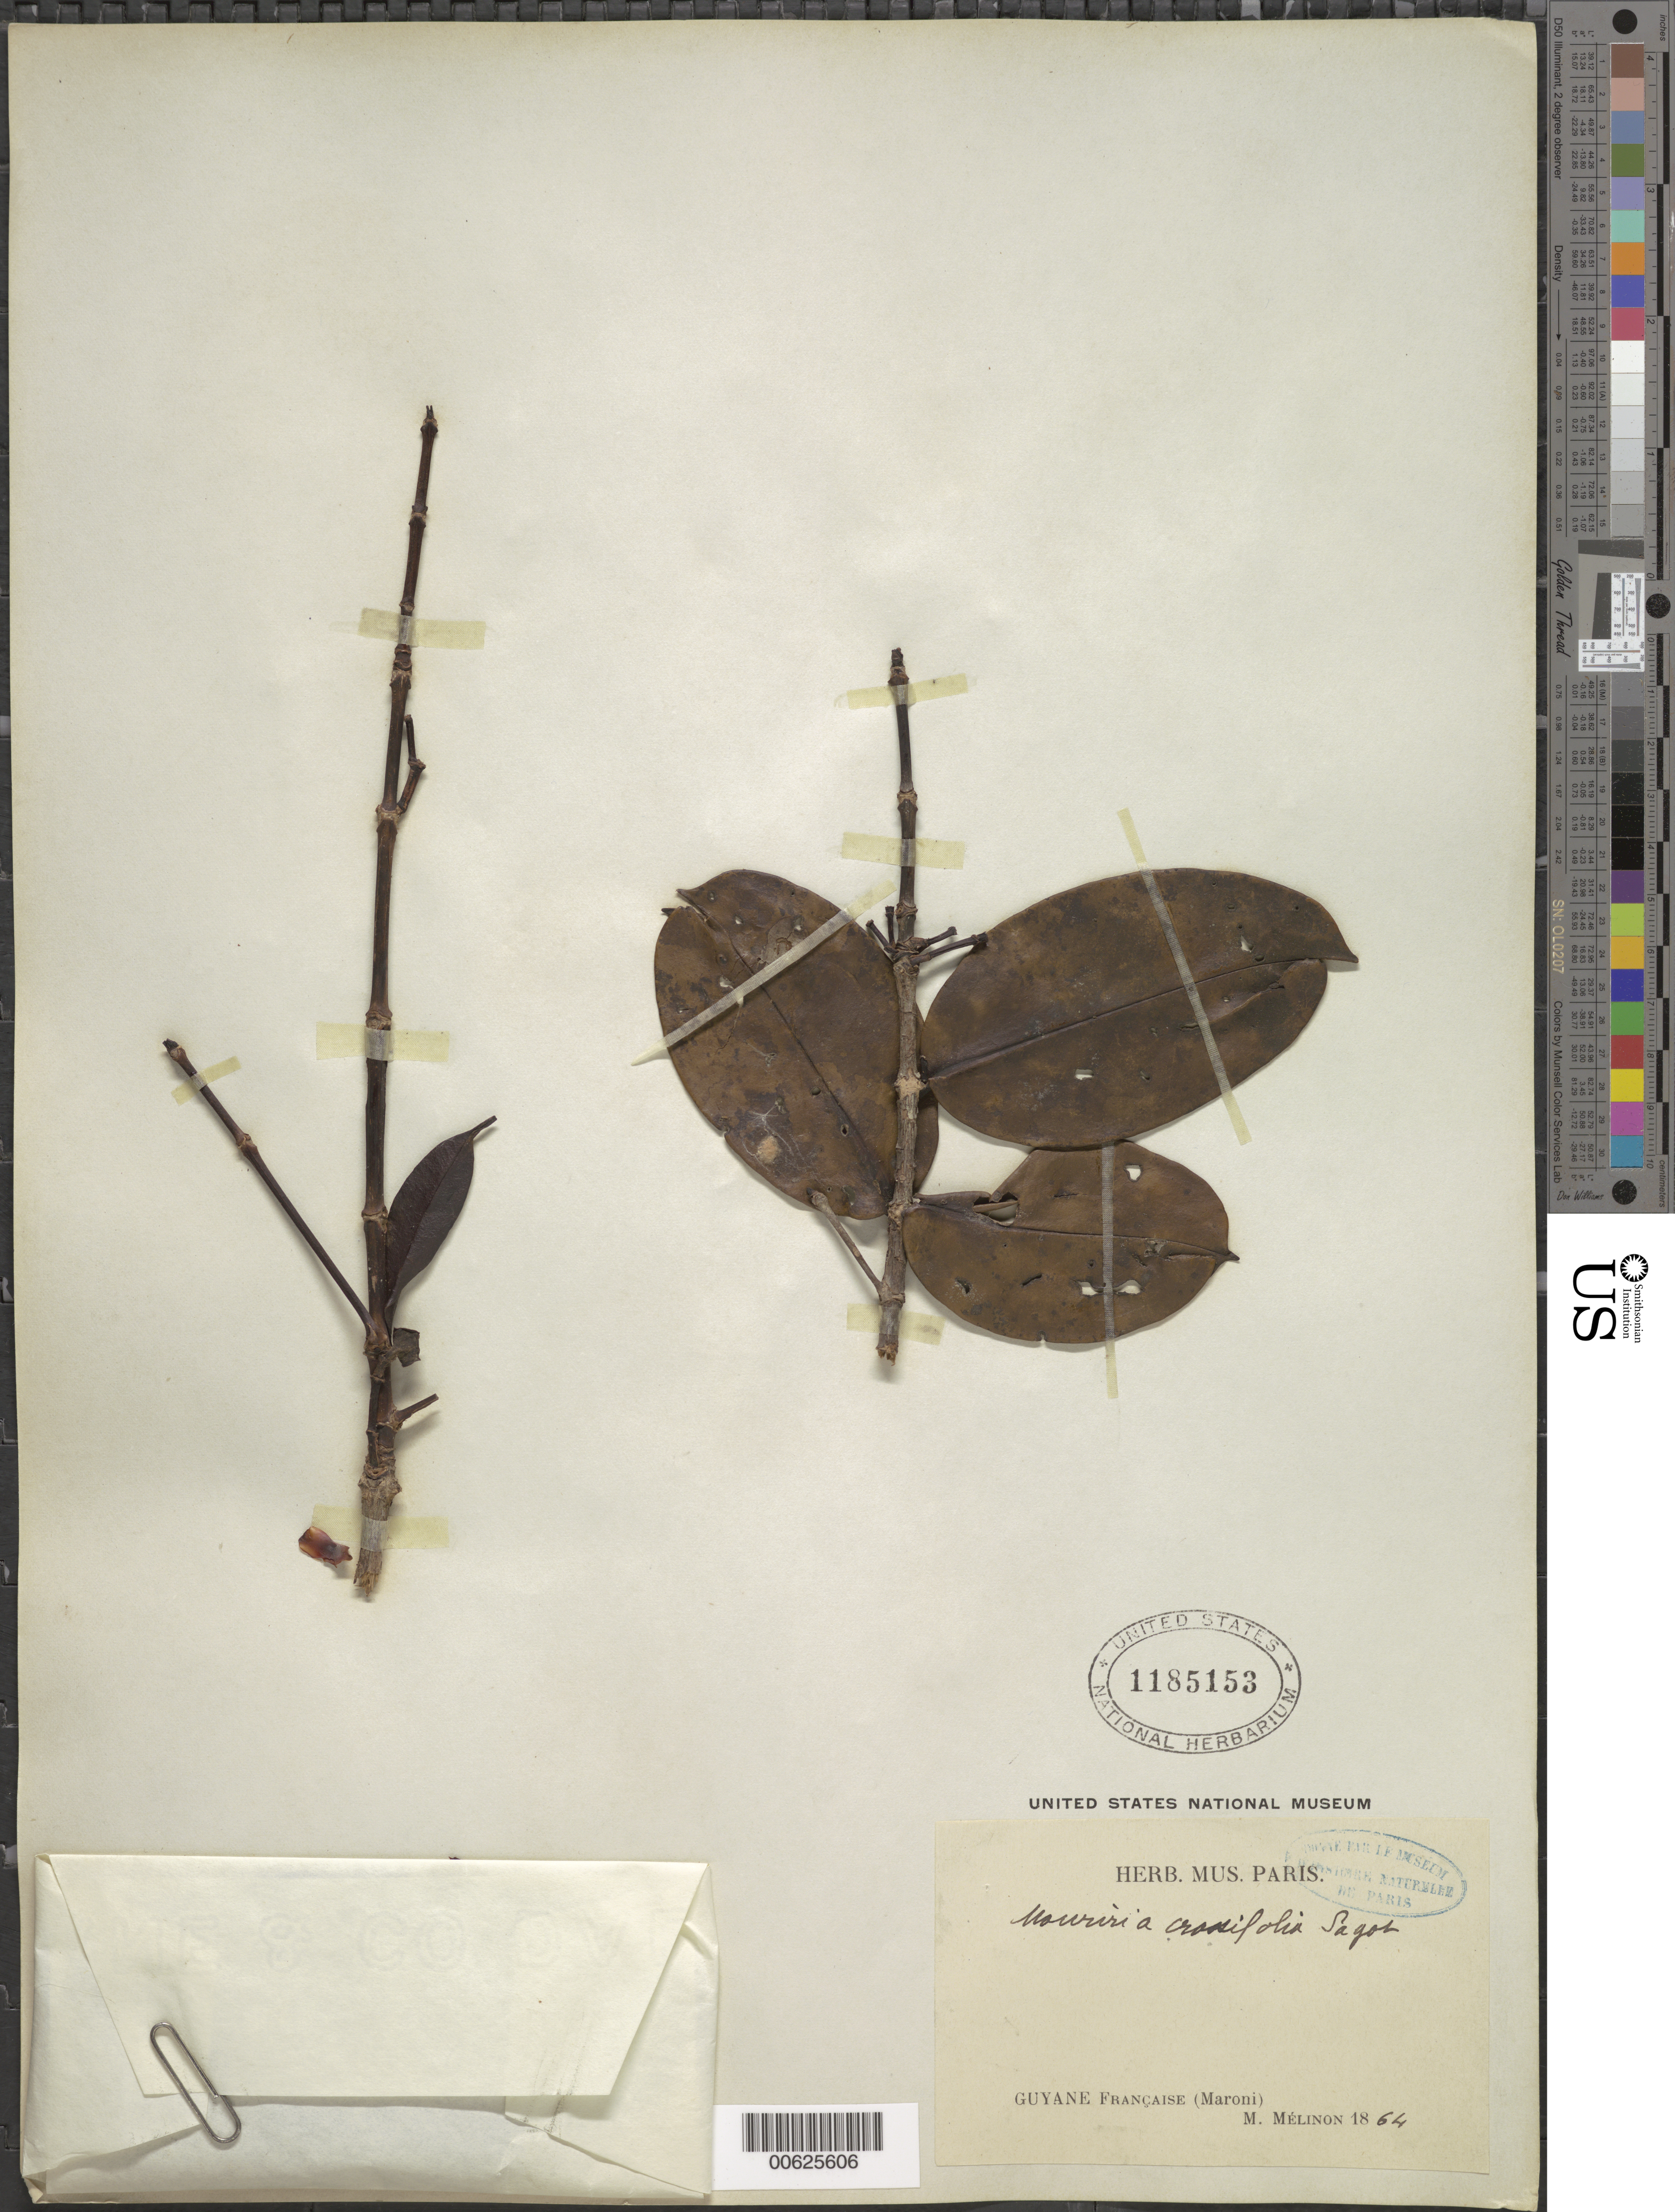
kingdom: Plantae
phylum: Tracheophyta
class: Magnoliopsida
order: Myrtales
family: Melastomataceae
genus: Mouriri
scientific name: Mouriri crassifolia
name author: Sagot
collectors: E. Mélinon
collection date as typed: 1864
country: French Guiana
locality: Maroni R.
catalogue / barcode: US 1185153